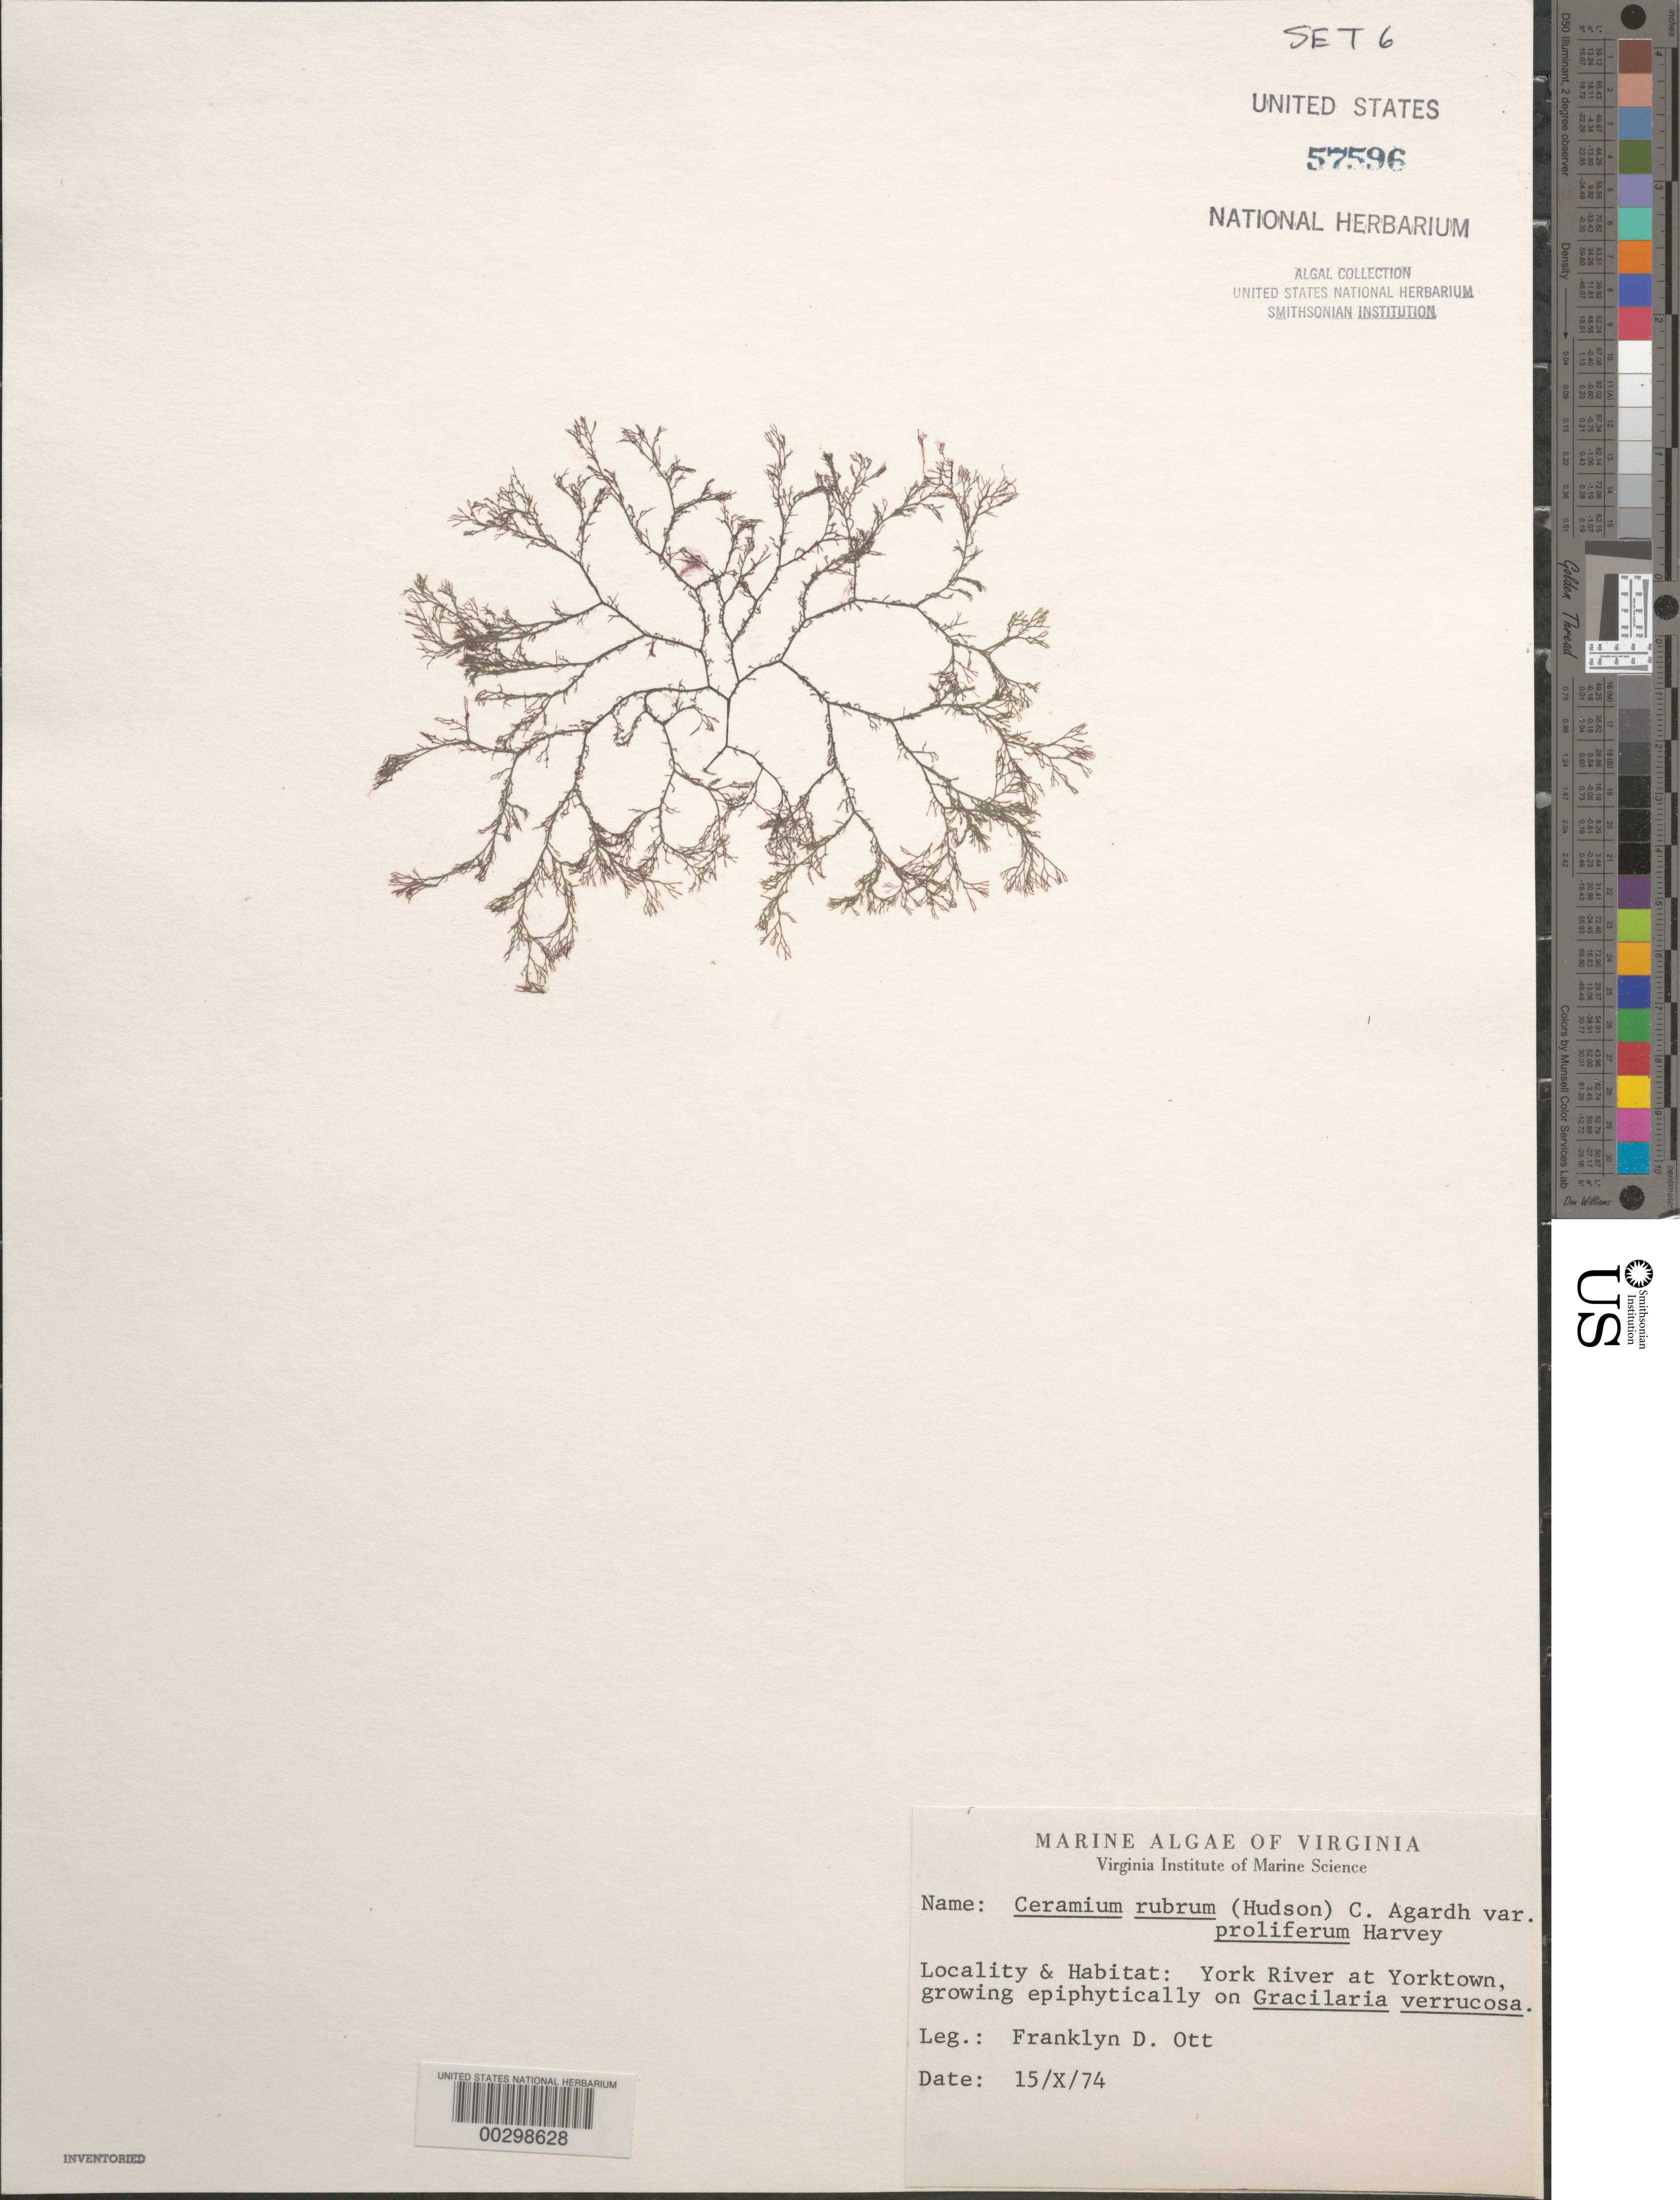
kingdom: Plantae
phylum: Rhodophyta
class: Florideophyceae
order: Ceramiales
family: Ceramiaceae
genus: Ceramium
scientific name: Ceramium rubrum var. proliferum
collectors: F. Ott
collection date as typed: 15 Oct 1974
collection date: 1974-10-15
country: United States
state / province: Virginia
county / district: York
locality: Yorktown, York River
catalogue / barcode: US 57596